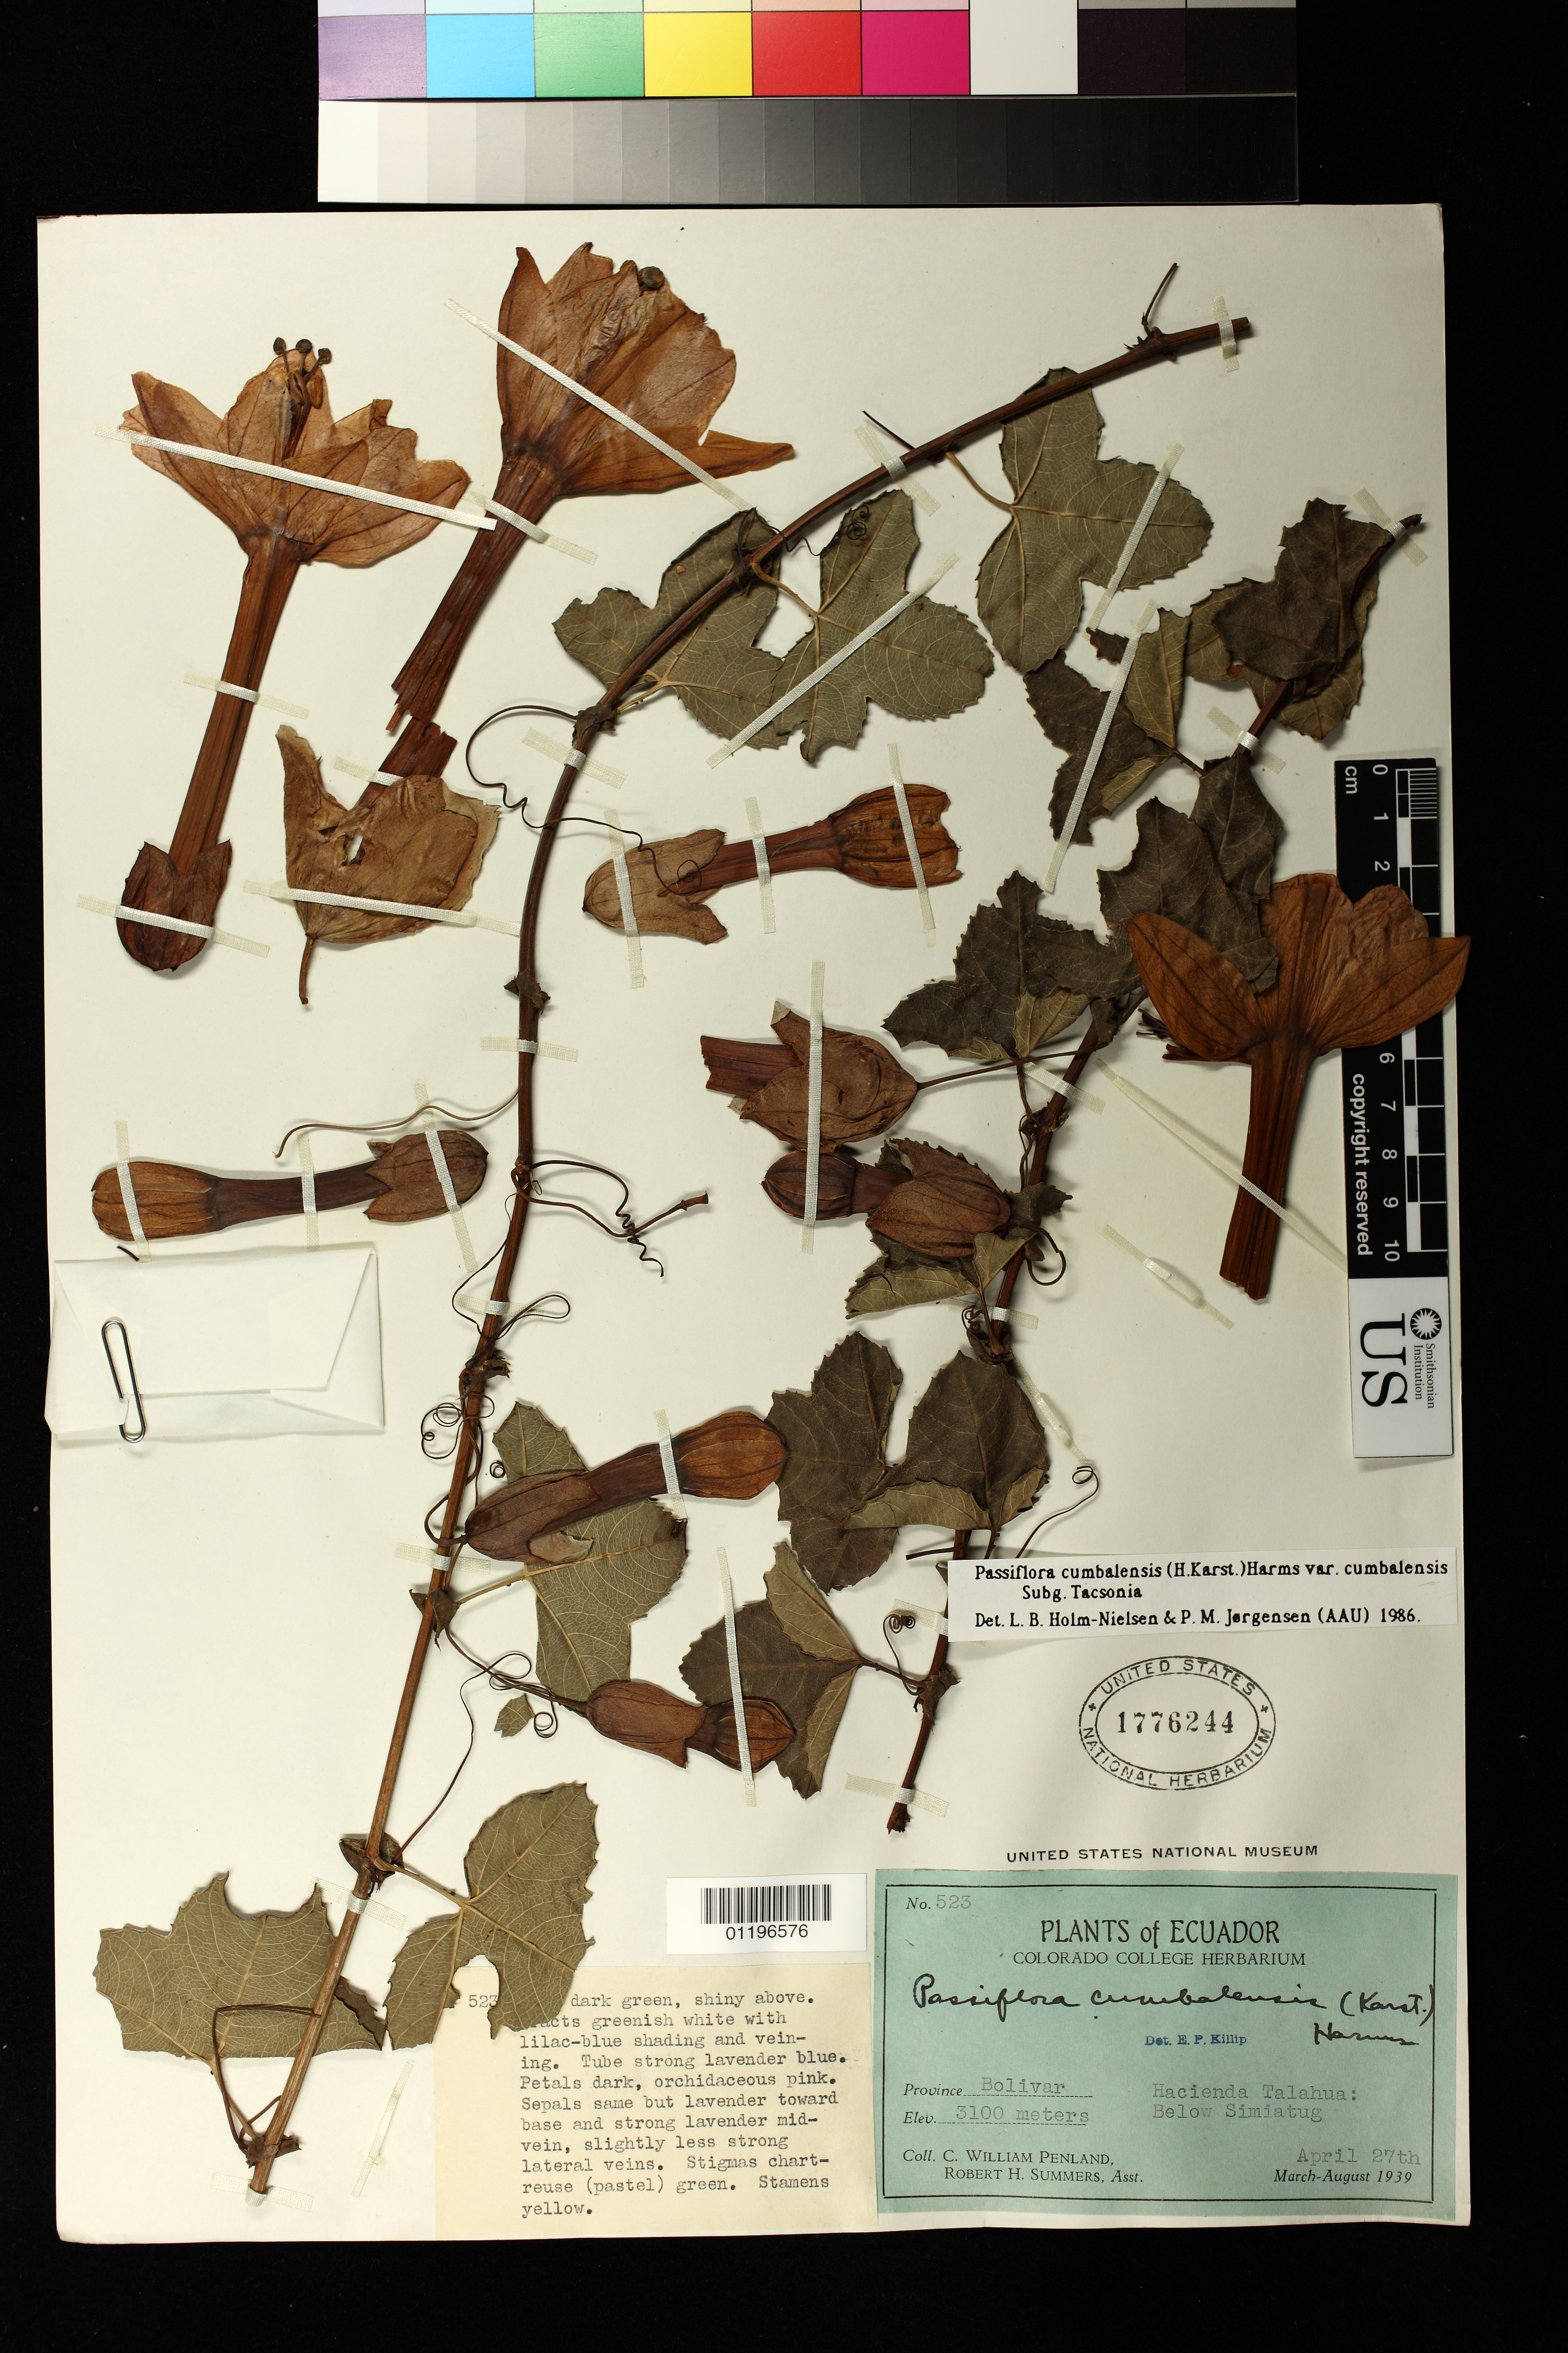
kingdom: Plantae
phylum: Tracheophyta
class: Magnoliopsida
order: Malpighiales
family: Passifloraceae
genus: Passiflora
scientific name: Passiflora cumbalensis var. cumbalensis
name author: (H. Karst.) Harms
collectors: C. W. Penland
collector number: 523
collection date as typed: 27 Apr 1939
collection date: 1939-04-27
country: Ecuador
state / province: Bolivar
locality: Hacienda Talahua: Below Simiatug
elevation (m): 3100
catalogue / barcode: US 1776244